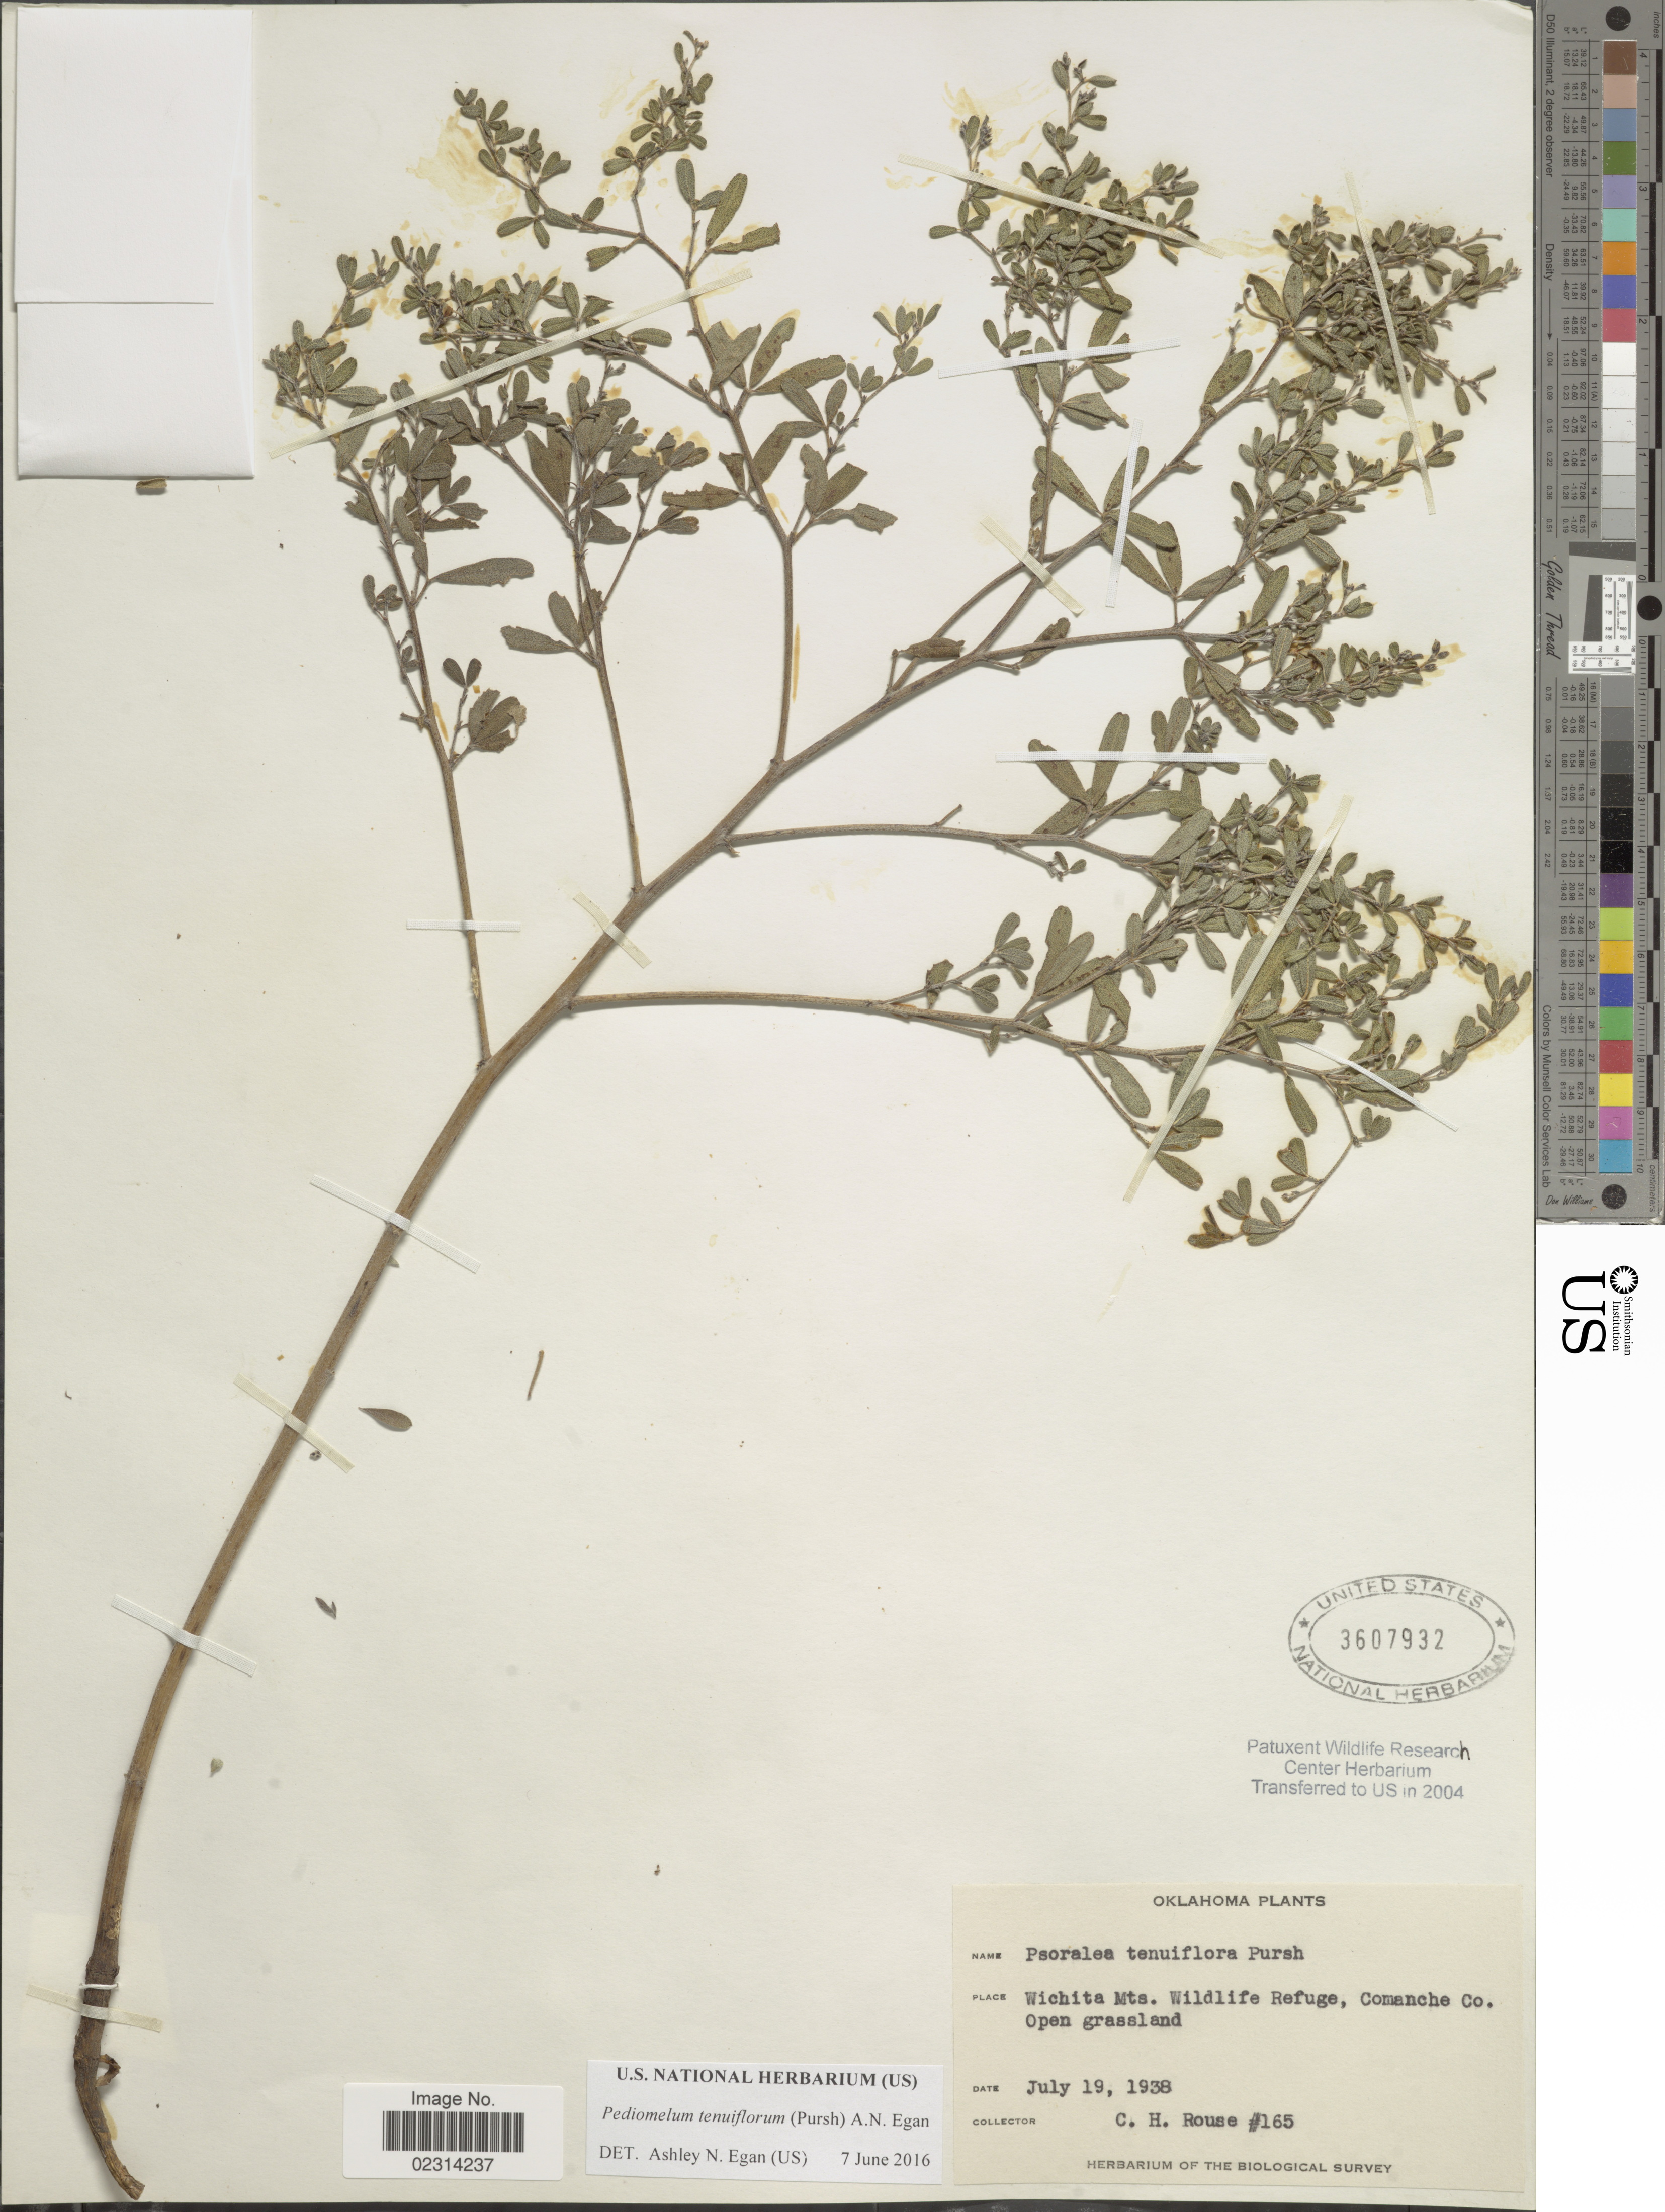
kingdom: Plantae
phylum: Tracheophyta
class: Magnoliopsida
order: Fabales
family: Fabaceae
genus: Psoralidium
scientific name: Psoralidium tenuiflorum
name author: (Pursh) Rydb.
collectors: C. Rouse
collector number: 165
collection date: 1938-07-19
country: United States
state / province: Oklahoma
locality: Wichita Mts. Wildlife Refuge, Comanche Co.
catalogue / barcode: US 3607932